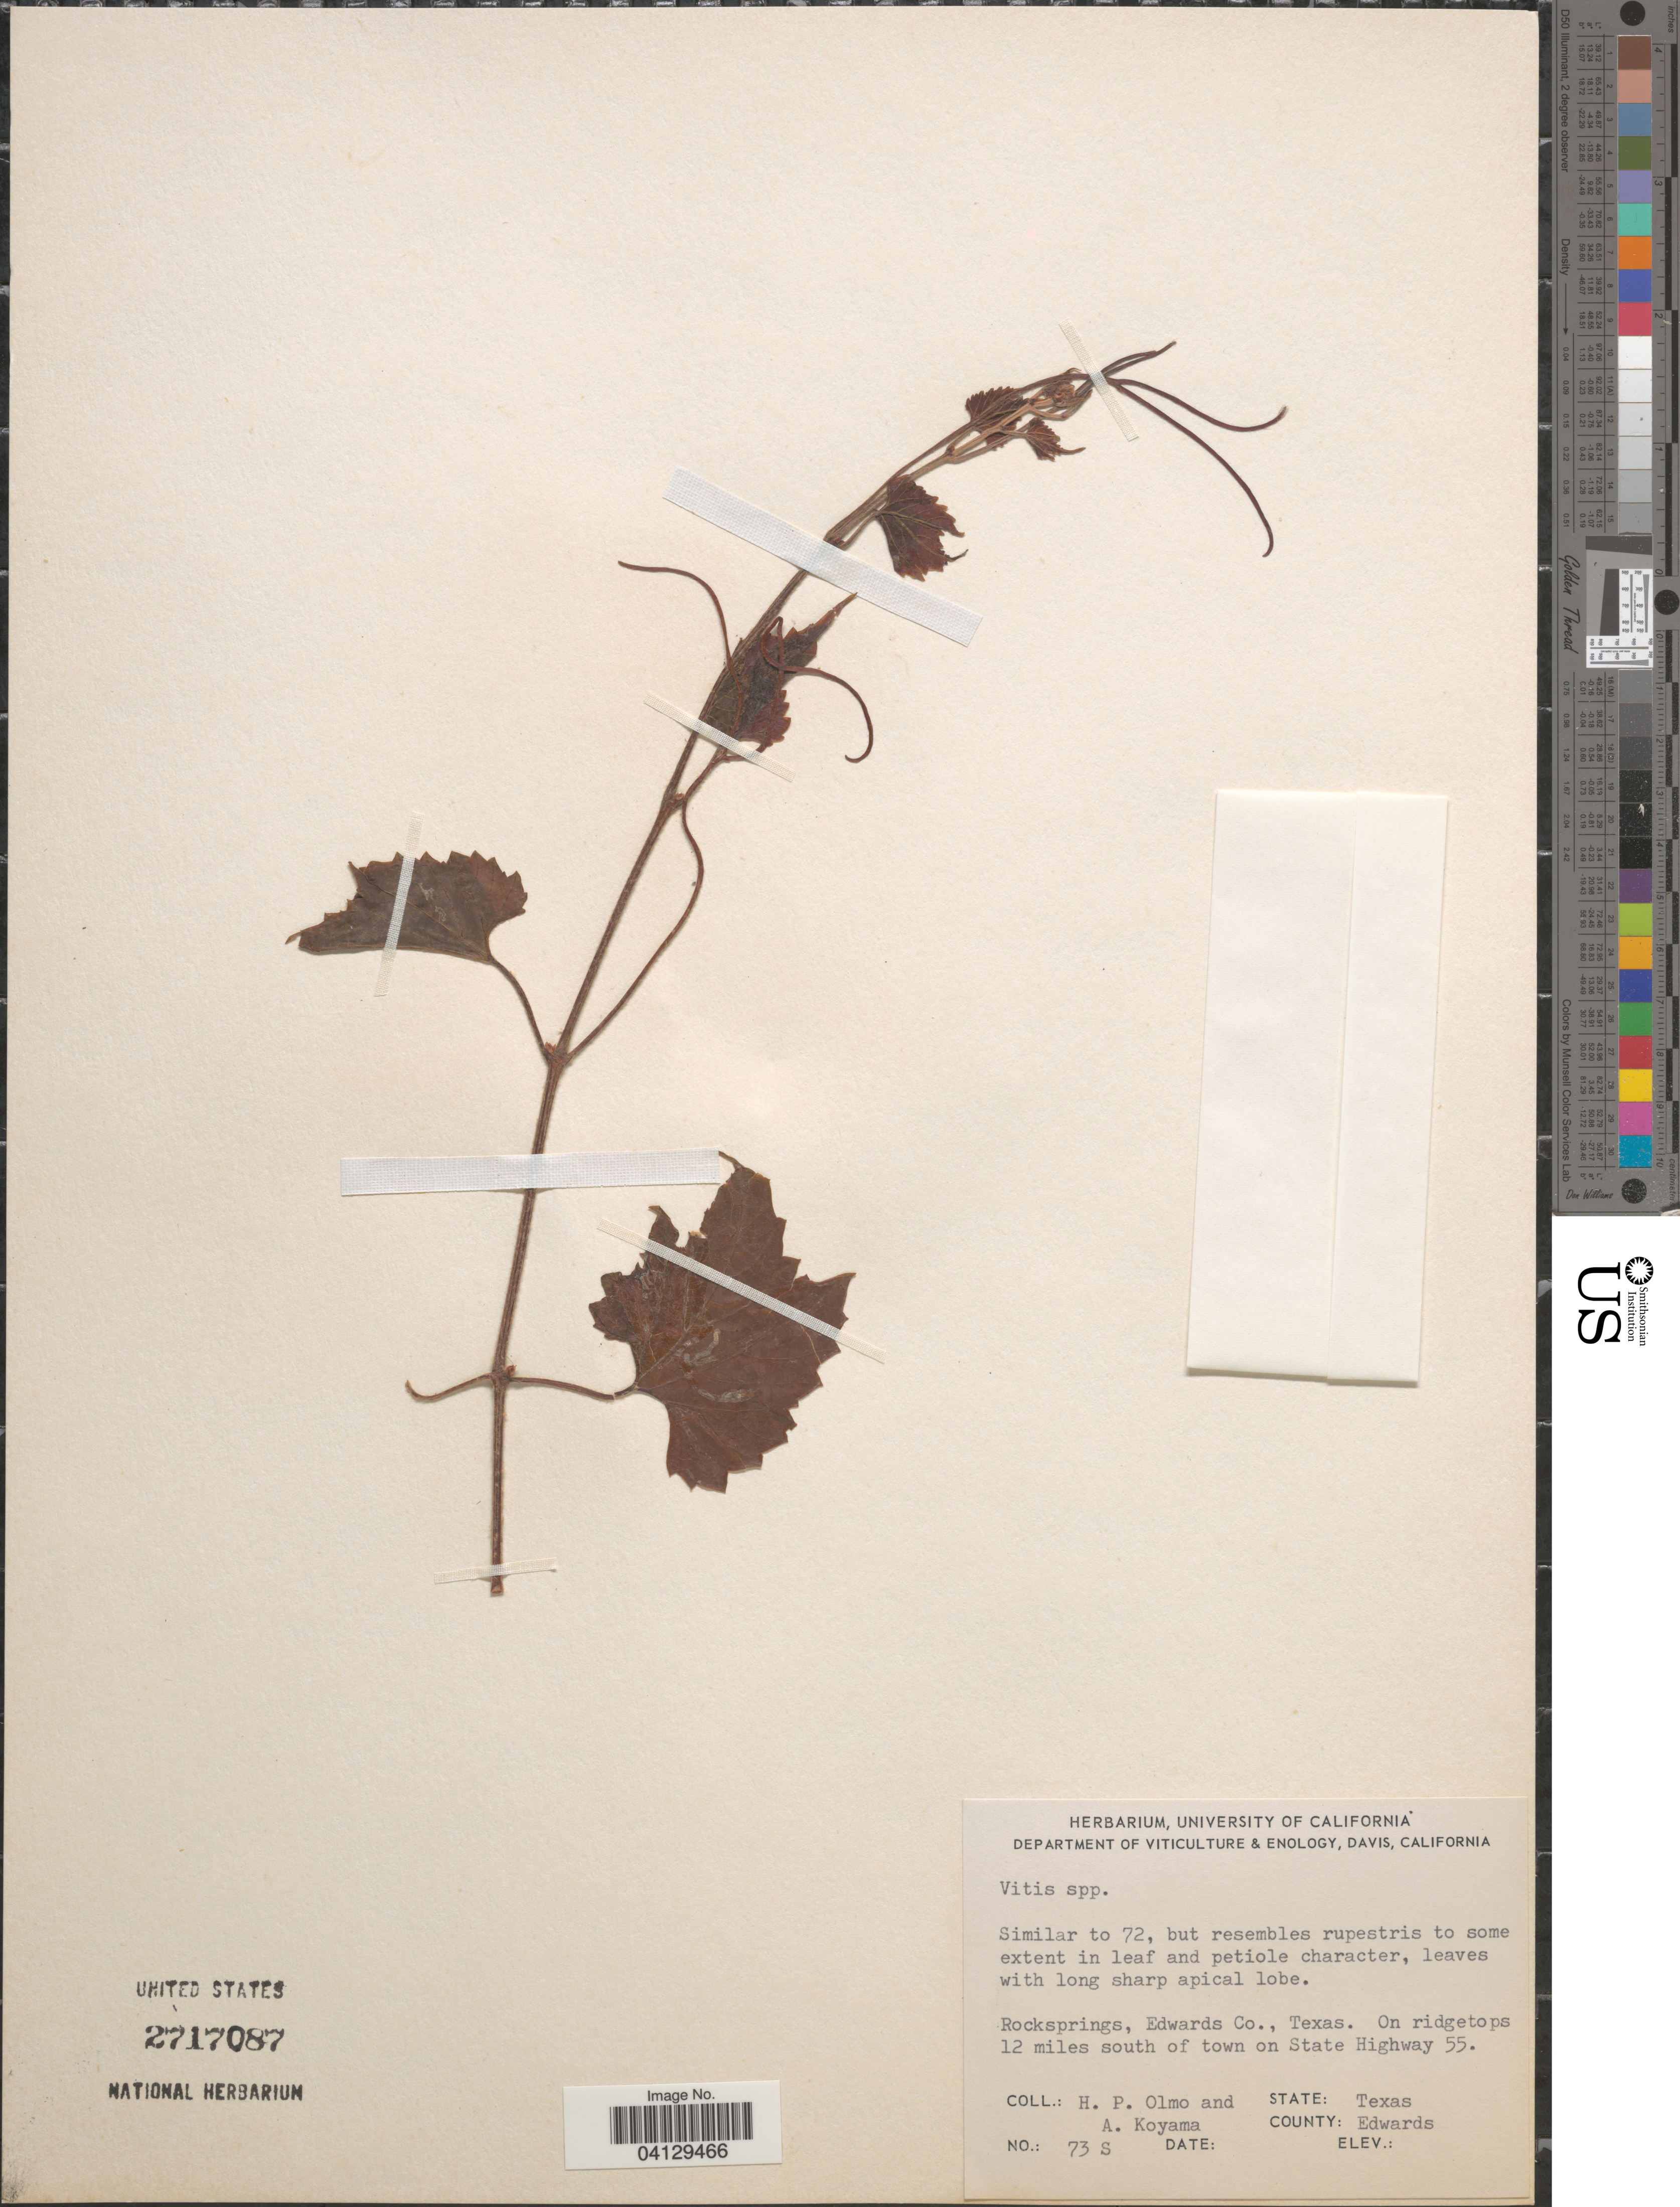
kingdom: Plantae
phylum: Tracheophyta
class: Magnoliopsida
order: Vitales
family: Vitaceae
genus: Vitis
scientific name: Vitis sp.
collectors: H. Olmo & A. Koyama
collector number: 73S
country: United States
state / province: Texas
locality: Rocksprings, Edwards Co. On ridgetops, 12 miles south of town on State Highway 55.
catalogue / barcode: US 2717087